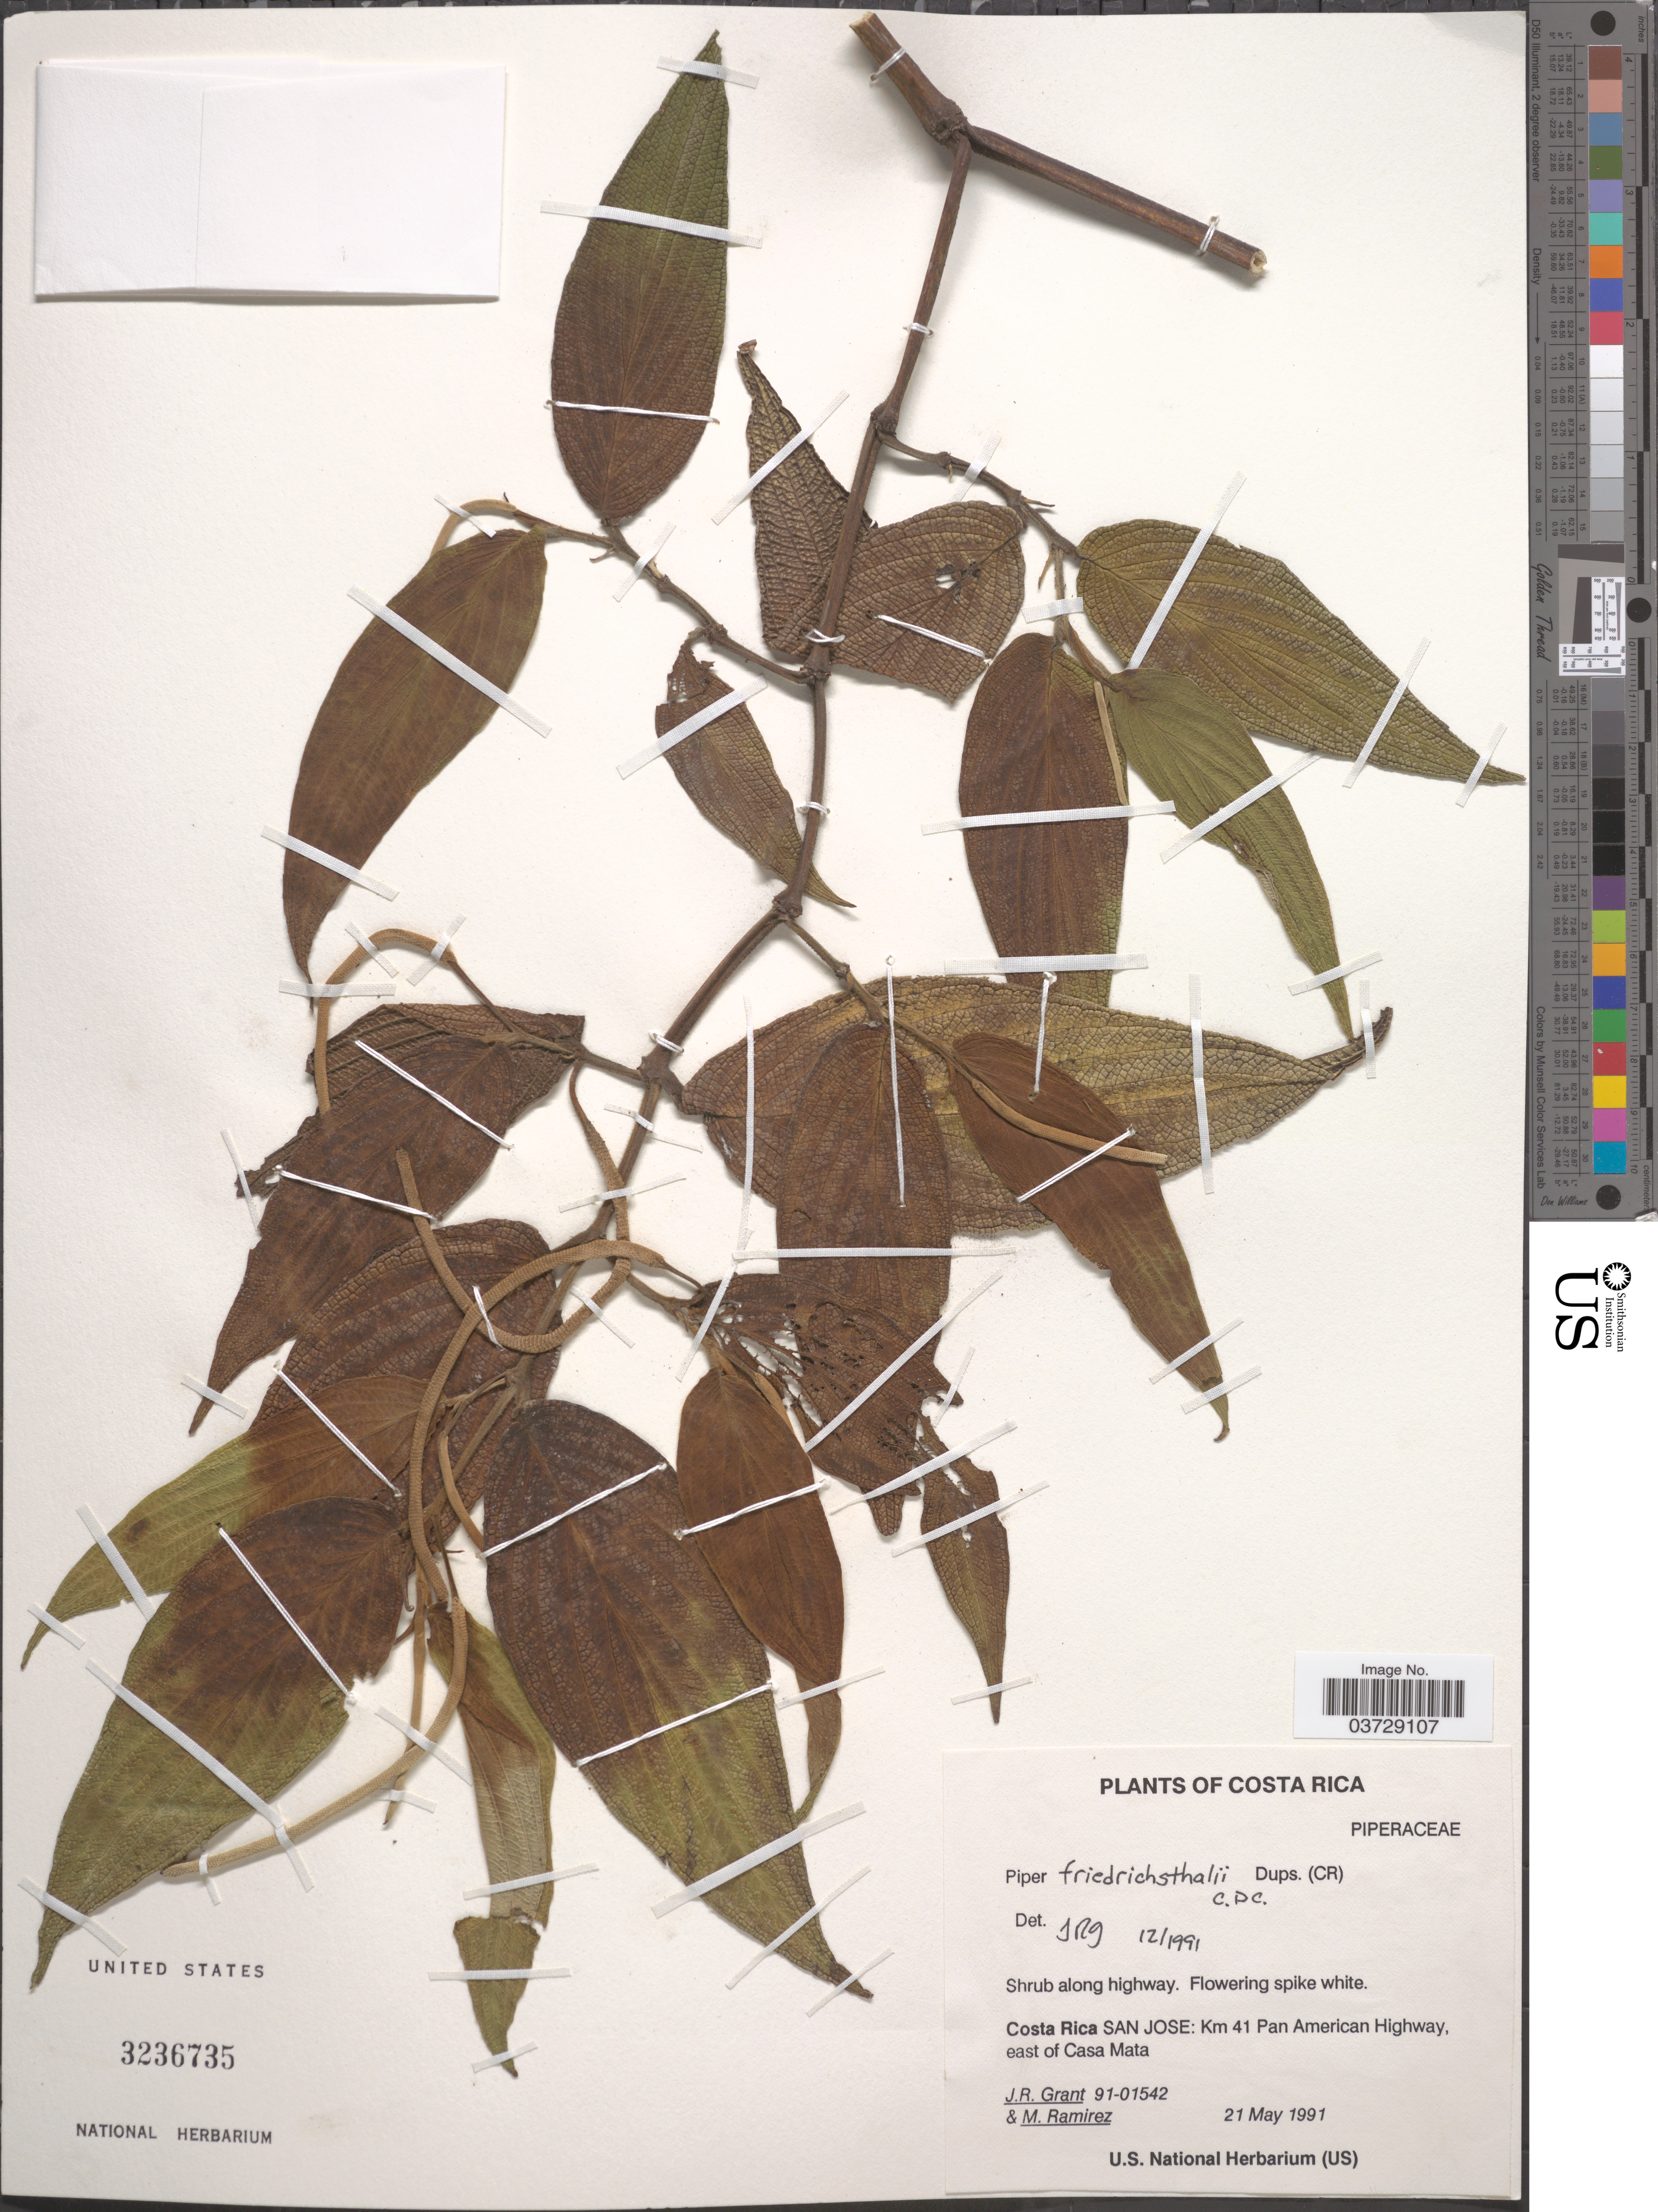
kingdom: Plantae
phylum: Tracheophyta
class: Magnoliopsida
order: Piperales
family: Piperaceae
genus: Piper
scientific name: Piper friedrichsthalii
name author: C. DC.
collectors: J. Grant & M. Ramirez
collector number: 91-01542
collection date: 1991-05-21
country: Costa Rica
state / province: San José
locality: Km 41 Pan American Highway, east of Casa Mata.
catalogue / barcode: US 3236735